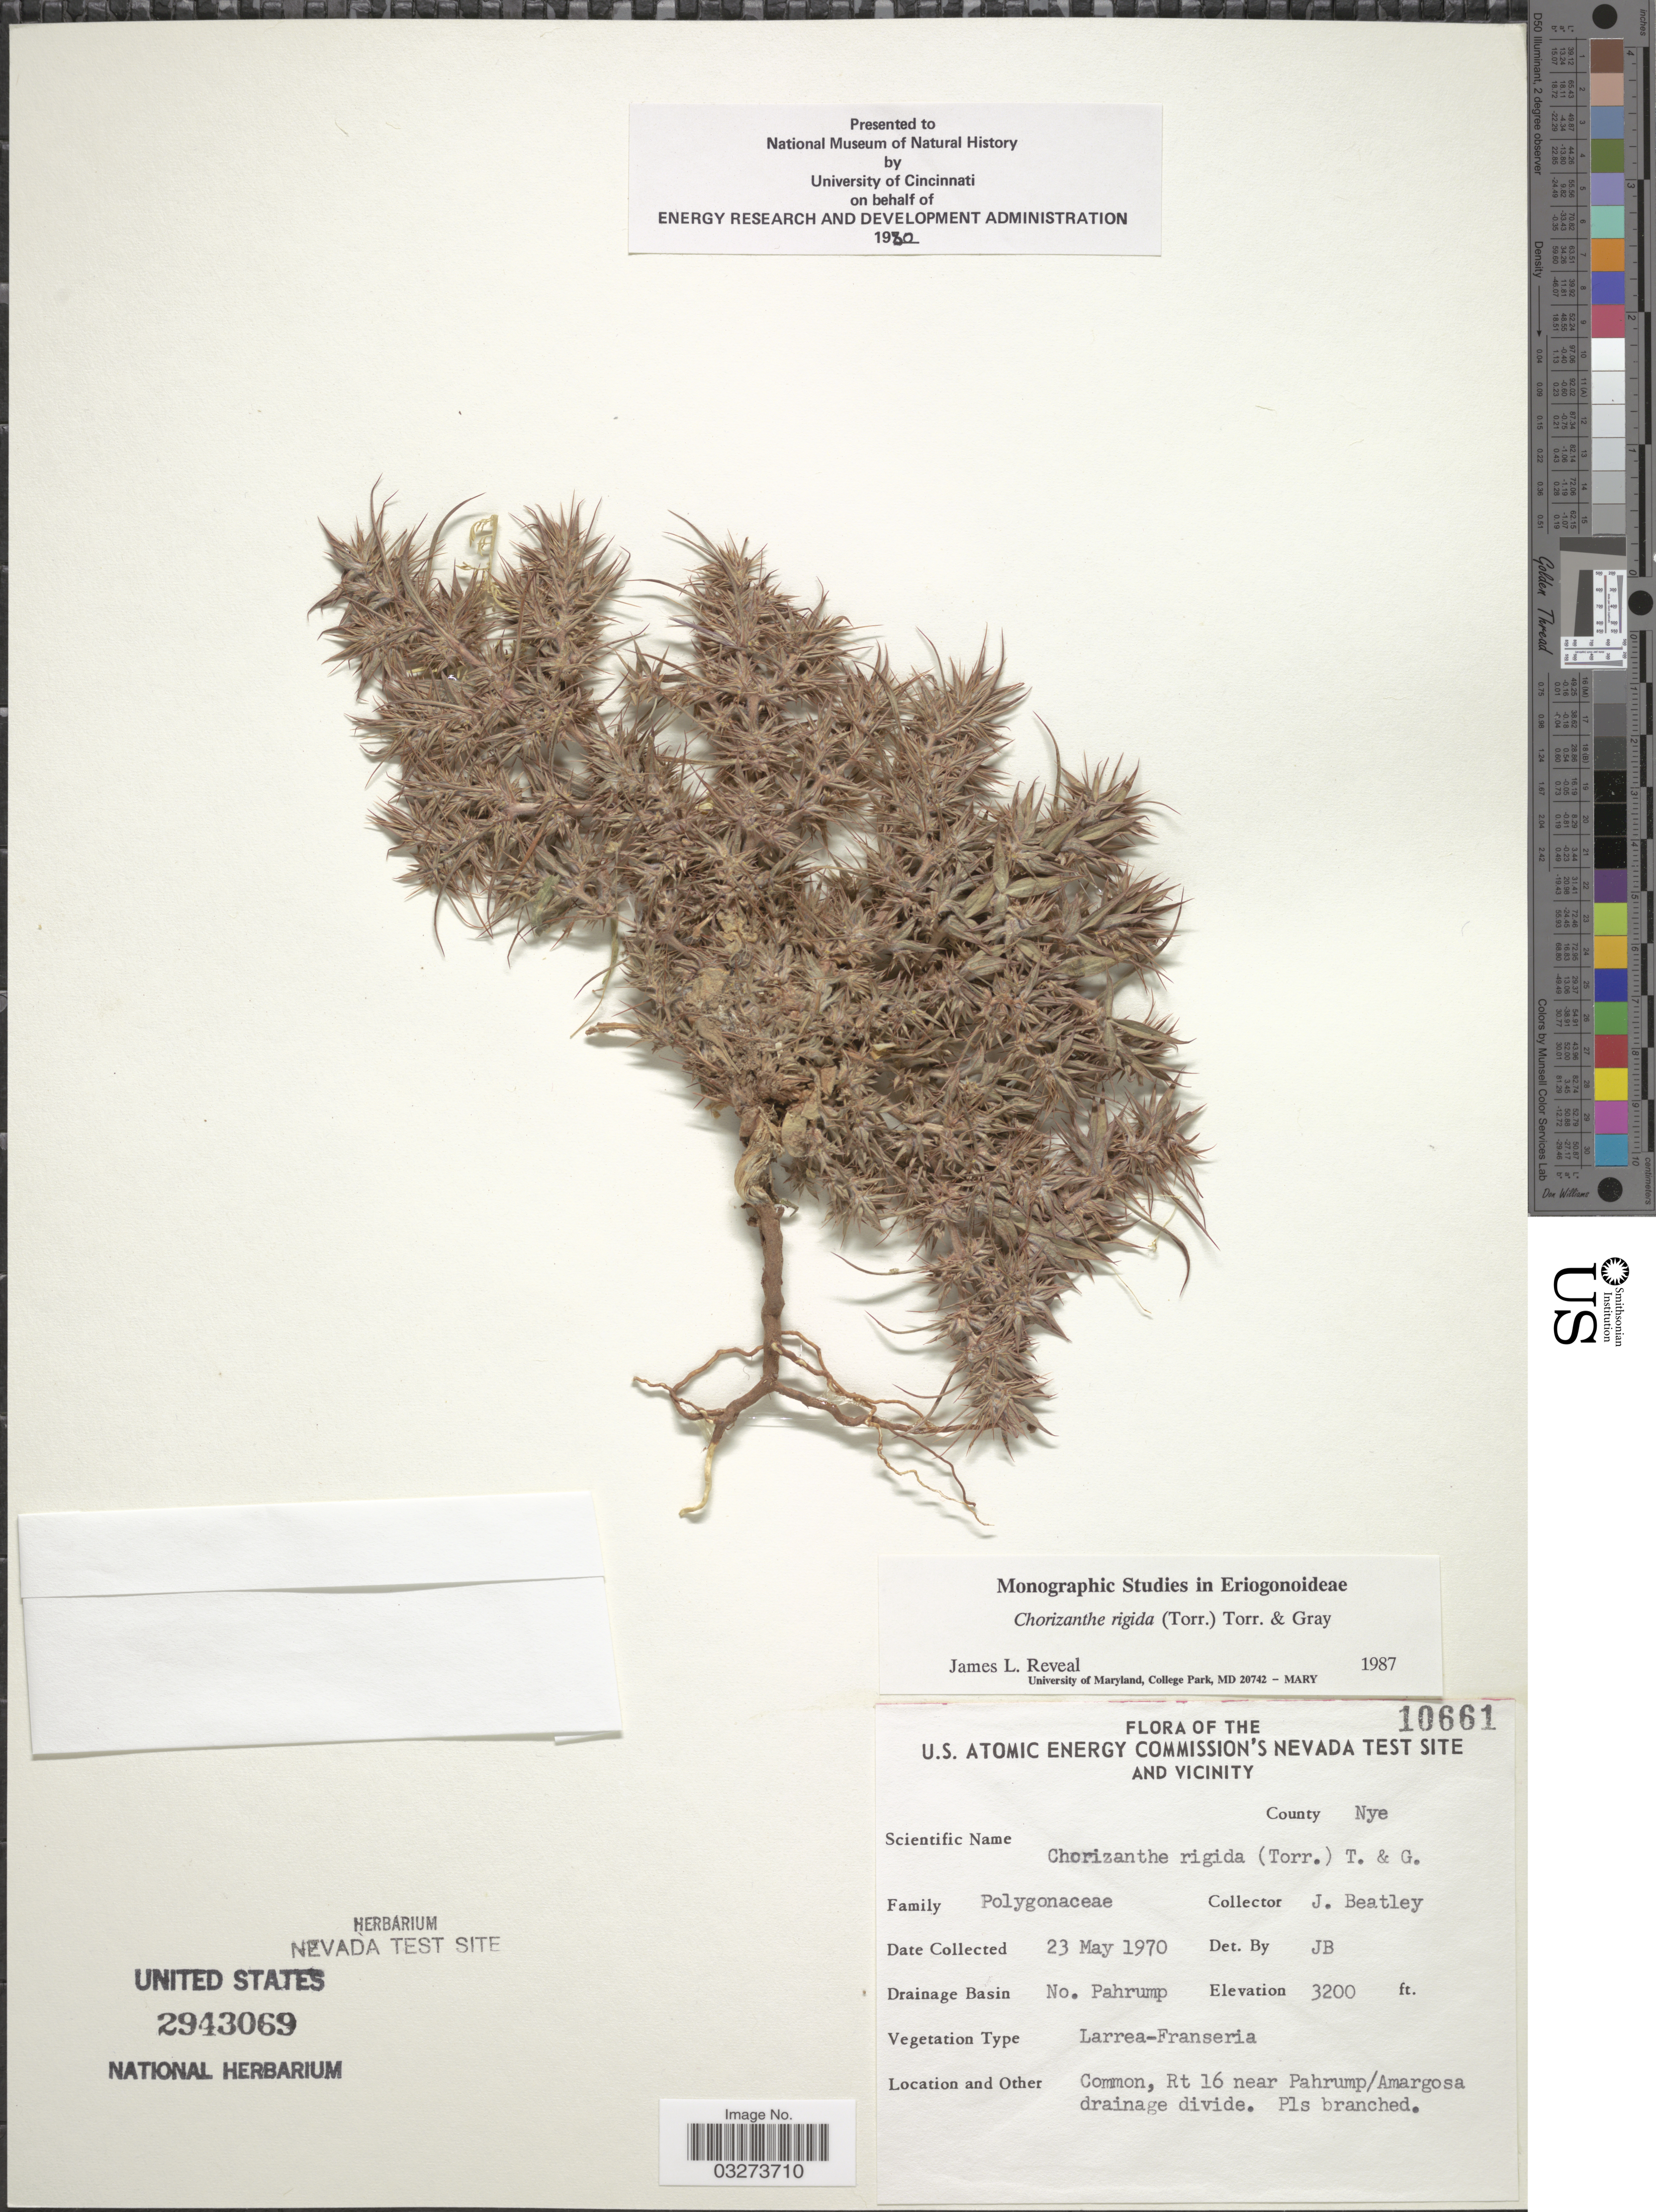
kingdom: Plantae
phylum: Tracheophyta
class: Magnoliopsida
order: Caryophyllales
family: Polygonaceae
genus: Chorizanthe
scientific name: Chorizanthe rigida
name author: (Torr.) Torr. & A. Gray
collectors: J. C. Beatley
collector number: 10661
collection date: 1970-05-23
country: United States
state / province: Nevada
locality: U.S. Atomic Energy Commission's Nevada Test Site and Vicinity, County Nye, Drainage Basin No. Pahrump, Rt 16 near Pahrump/Amargosa drainage divide.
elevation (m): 975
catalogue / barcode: US 2943069